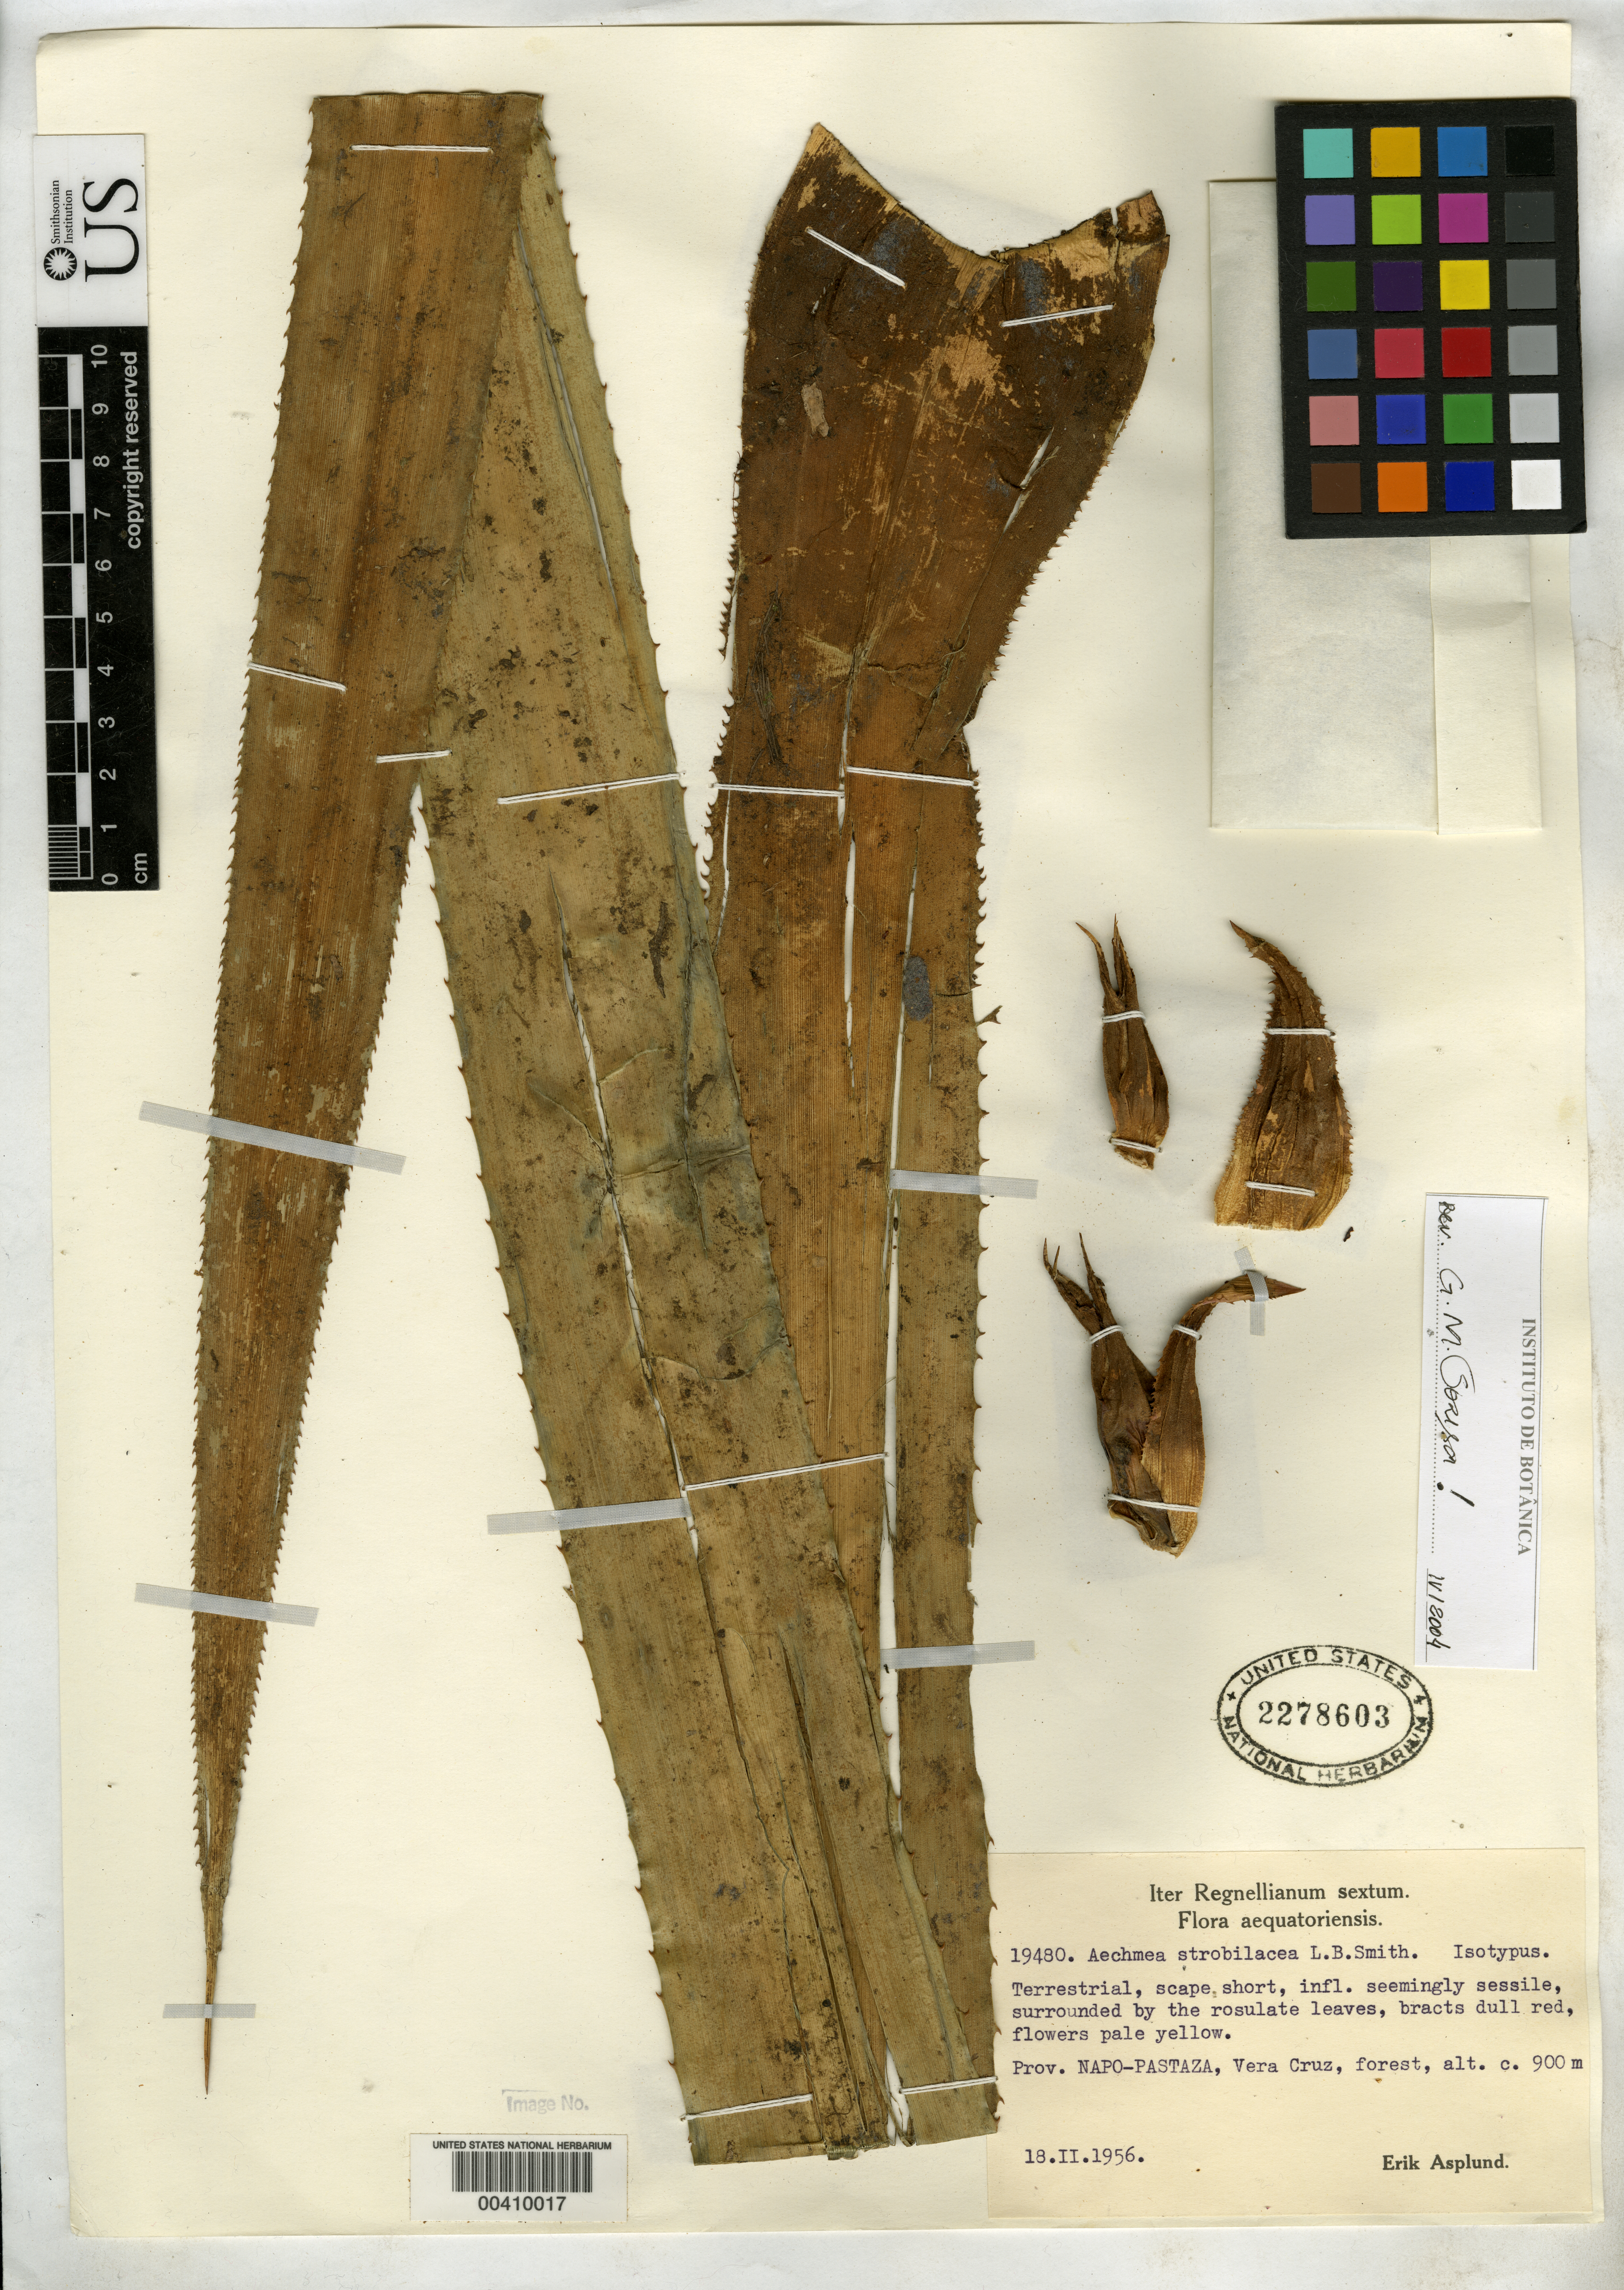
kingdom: Plantae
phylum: Tracheophyta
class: Liliopsida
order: Poales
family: Bromeliaceae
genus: Aechmea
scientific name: Aechmea strobilacea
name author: L.B. Sm.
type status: Isotype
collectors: E. Asplund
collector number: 19480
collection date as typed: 18 Feb 1956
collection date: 1956-02-18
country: Ecuador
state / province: Pastaza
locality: Vera cruz, Prov. of Napo-pastaza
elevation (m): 900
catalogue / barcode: US 2278603